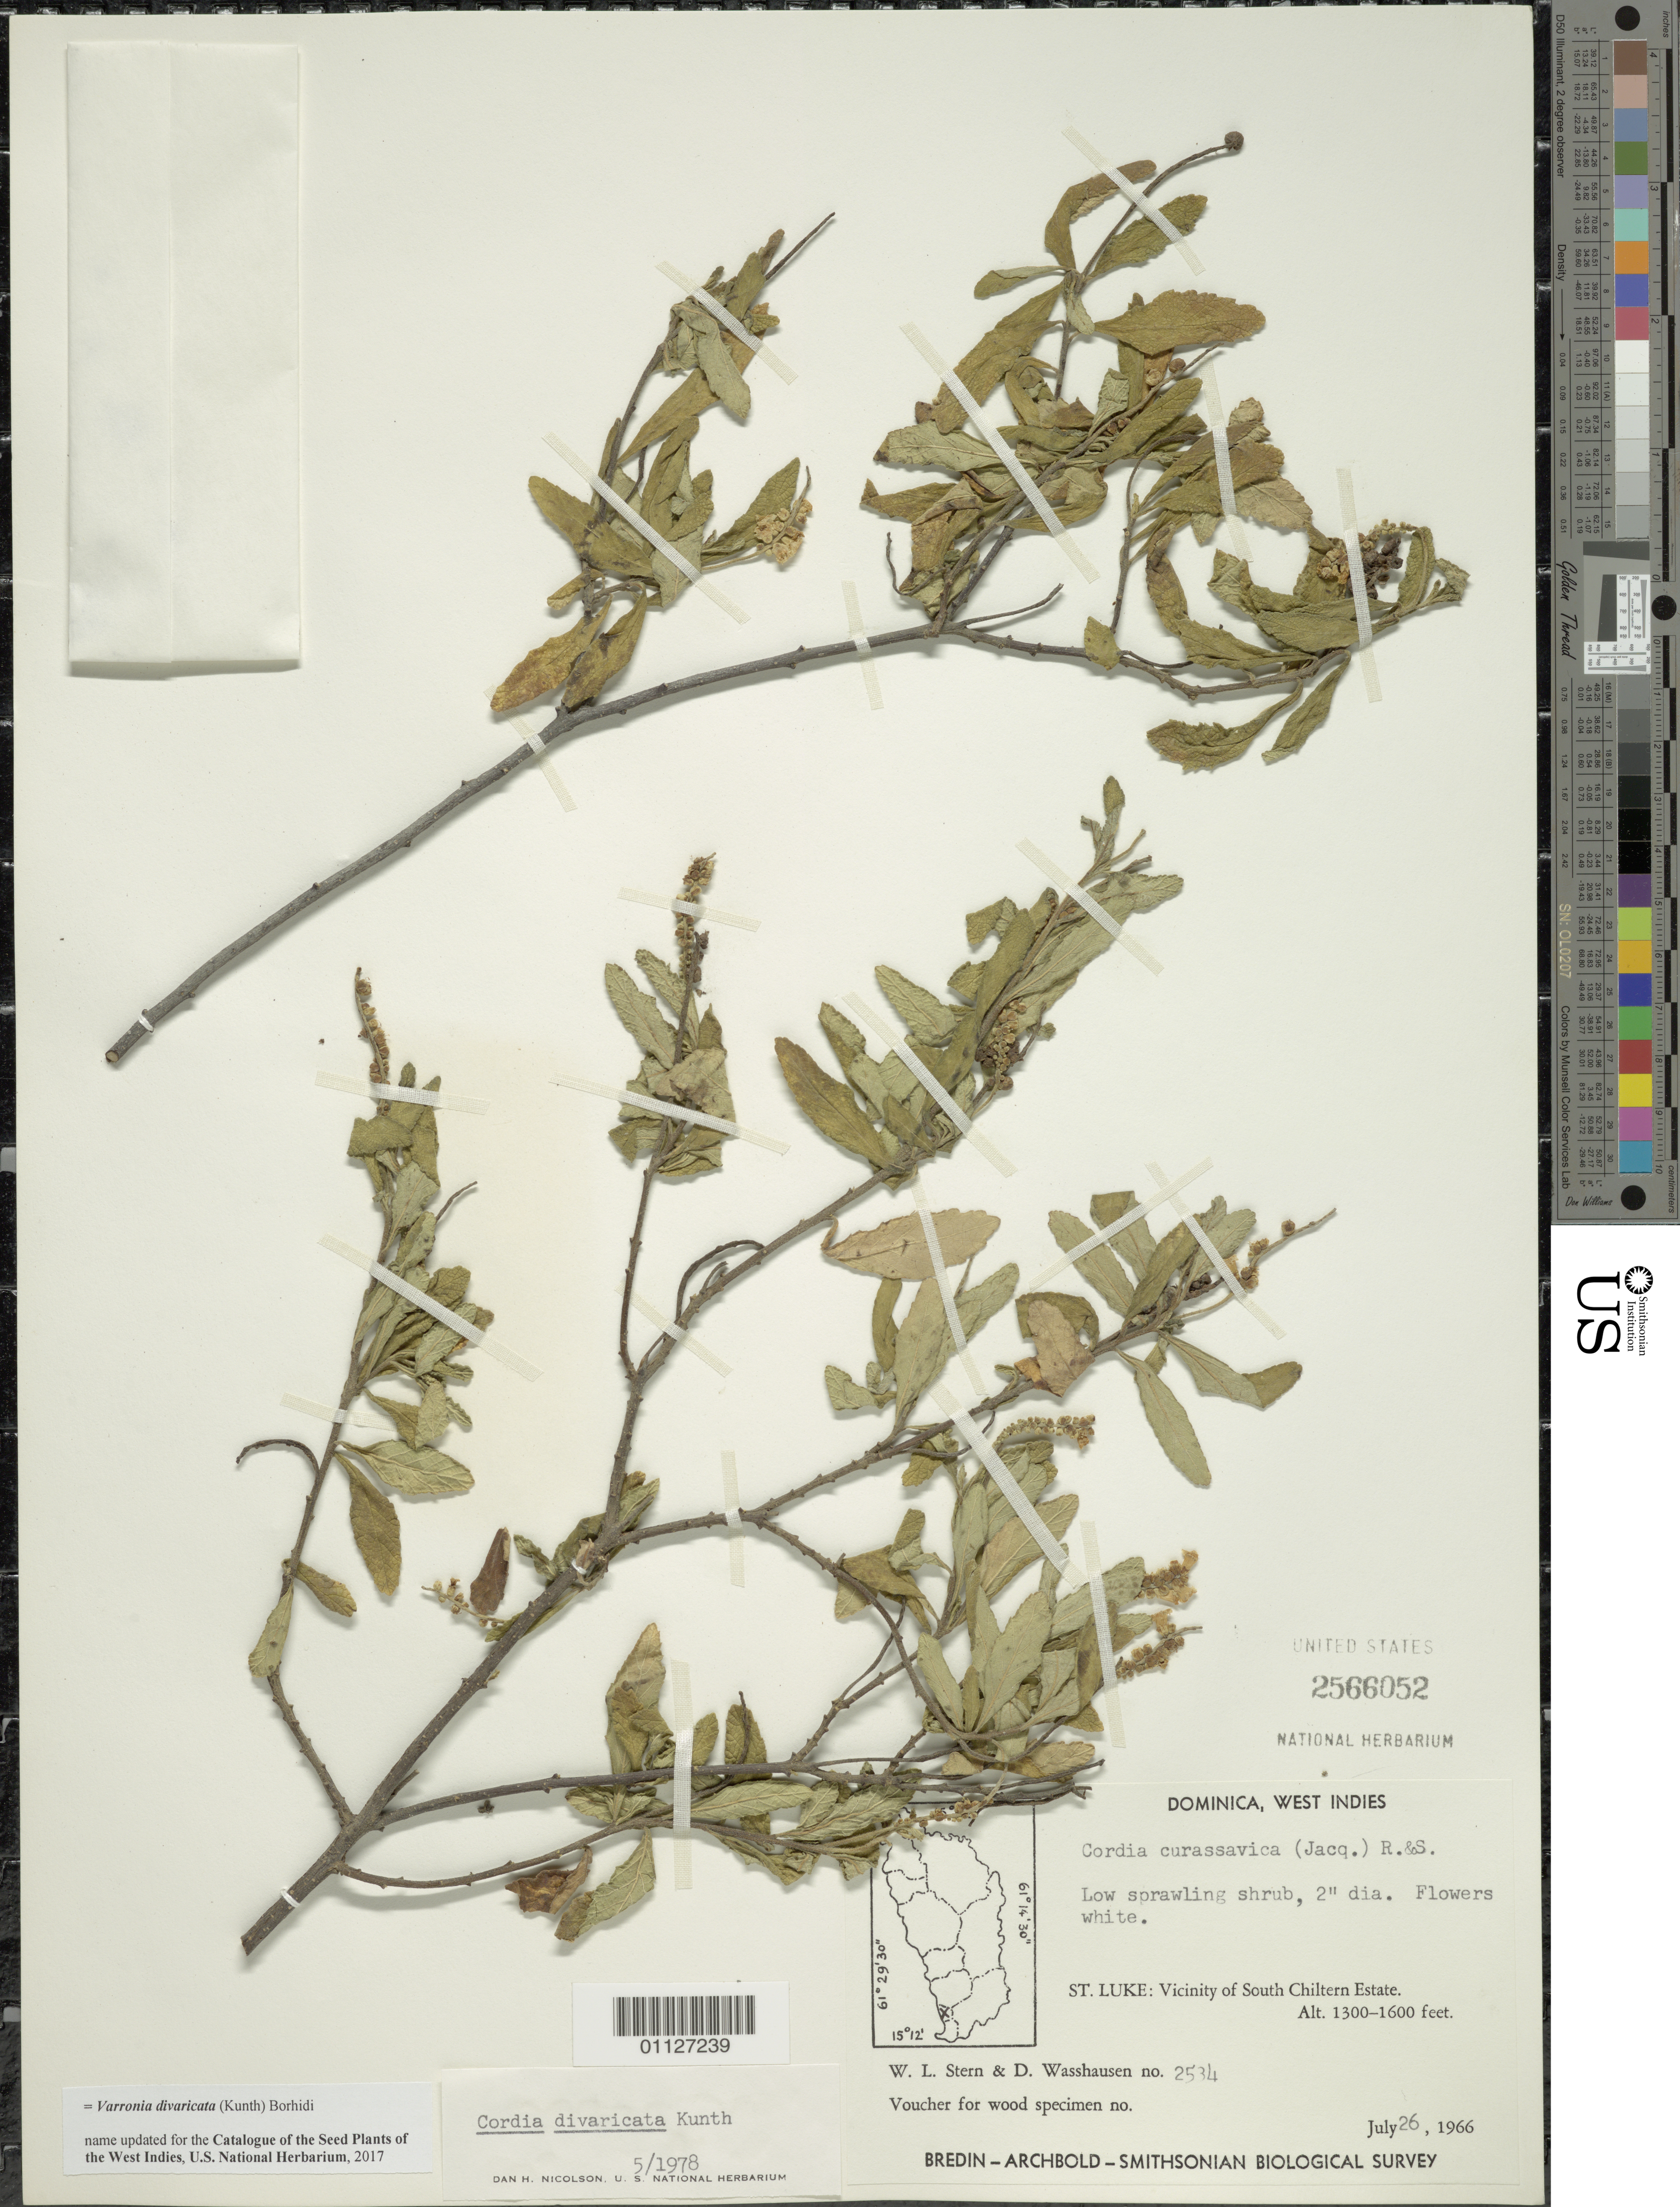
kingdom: Plantae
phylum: Tracheophyta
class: Magnoliopsida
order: Boraginales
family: Cordiaceae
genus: Varronia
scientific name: Varronia divaricata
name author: (Kunth) Borhidi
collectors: W. L. Stern & D. C. Wasshausen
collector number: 2534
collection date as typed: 26 Jul 1966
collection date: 1966-07-26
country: Dominica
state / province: St. Luke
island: Dominica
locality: Vicinity of South Chiltern Estata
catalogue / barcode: US 2566052